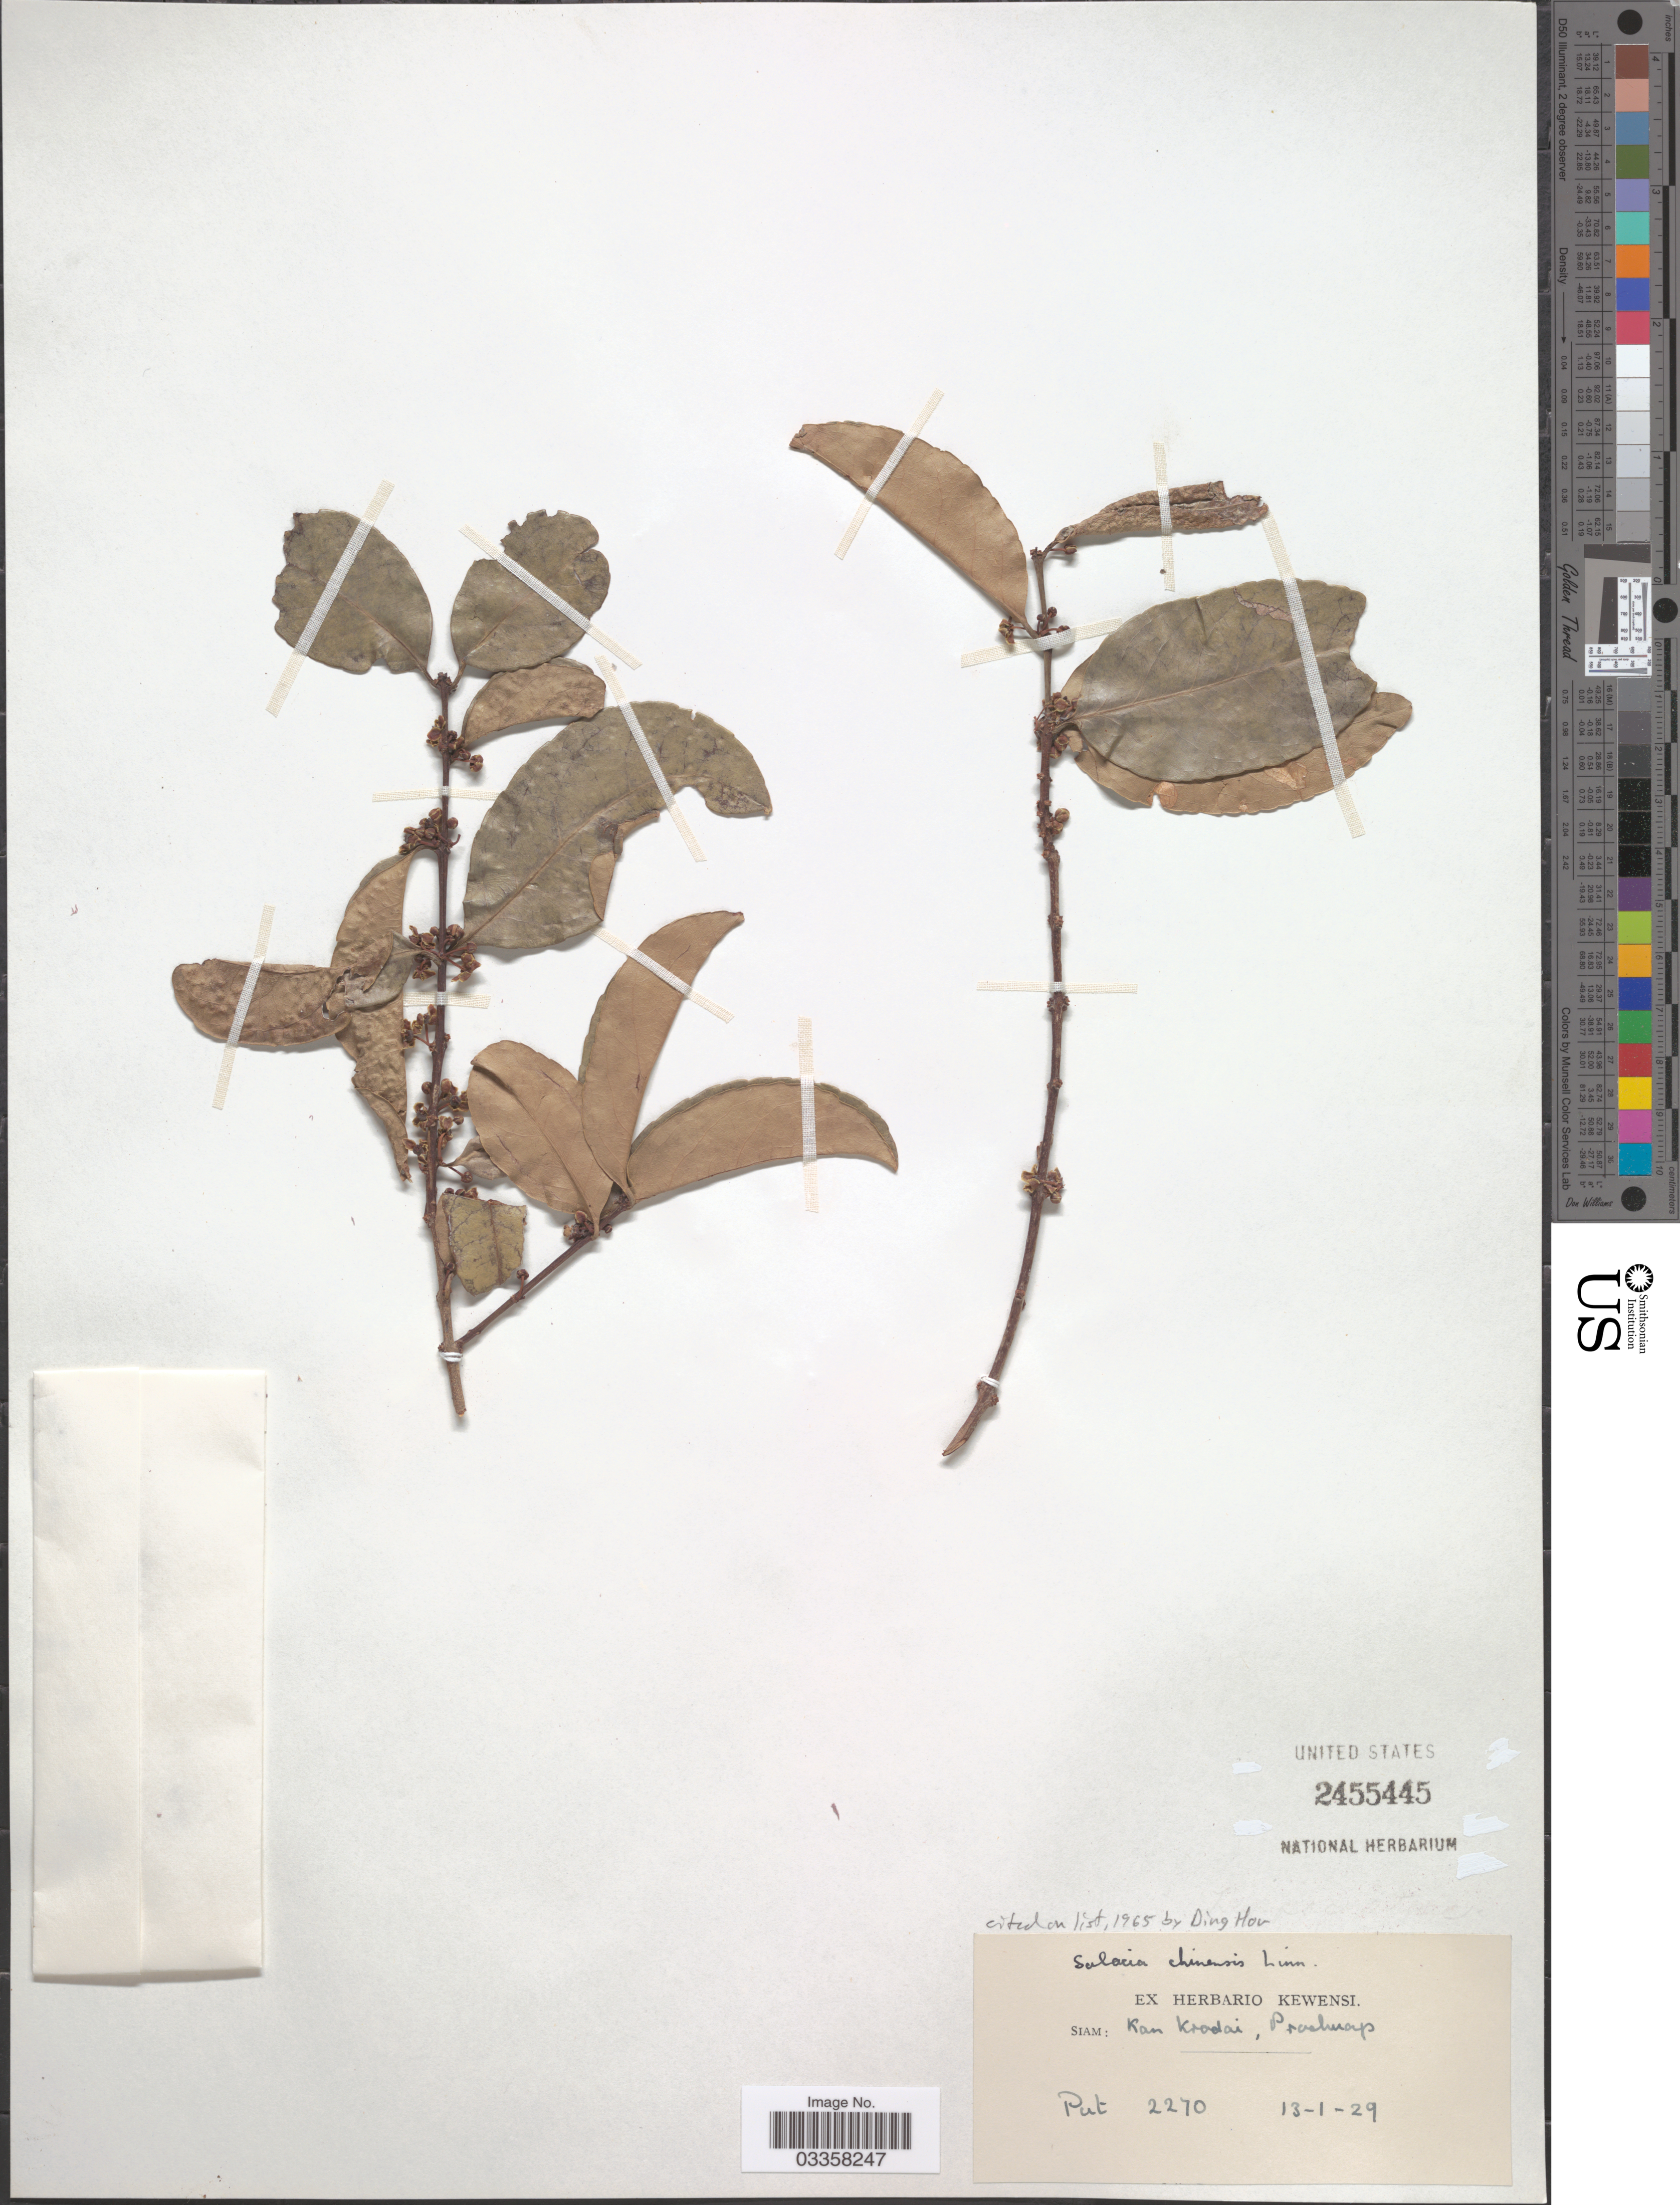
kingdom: Plantae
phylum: Tracheophyta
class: Magnoliopsida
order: Celastrales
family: Celastraceae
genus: Salacia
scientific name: Salacia chinensis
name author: L.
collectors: -. Put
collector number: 2270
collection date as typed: Transcribed d/m/y: 13/1/29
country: Thailand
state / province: Prachuap Khiri Khan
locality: Siam: Kan Krodai, Prachuap.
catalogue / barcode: US 2455445